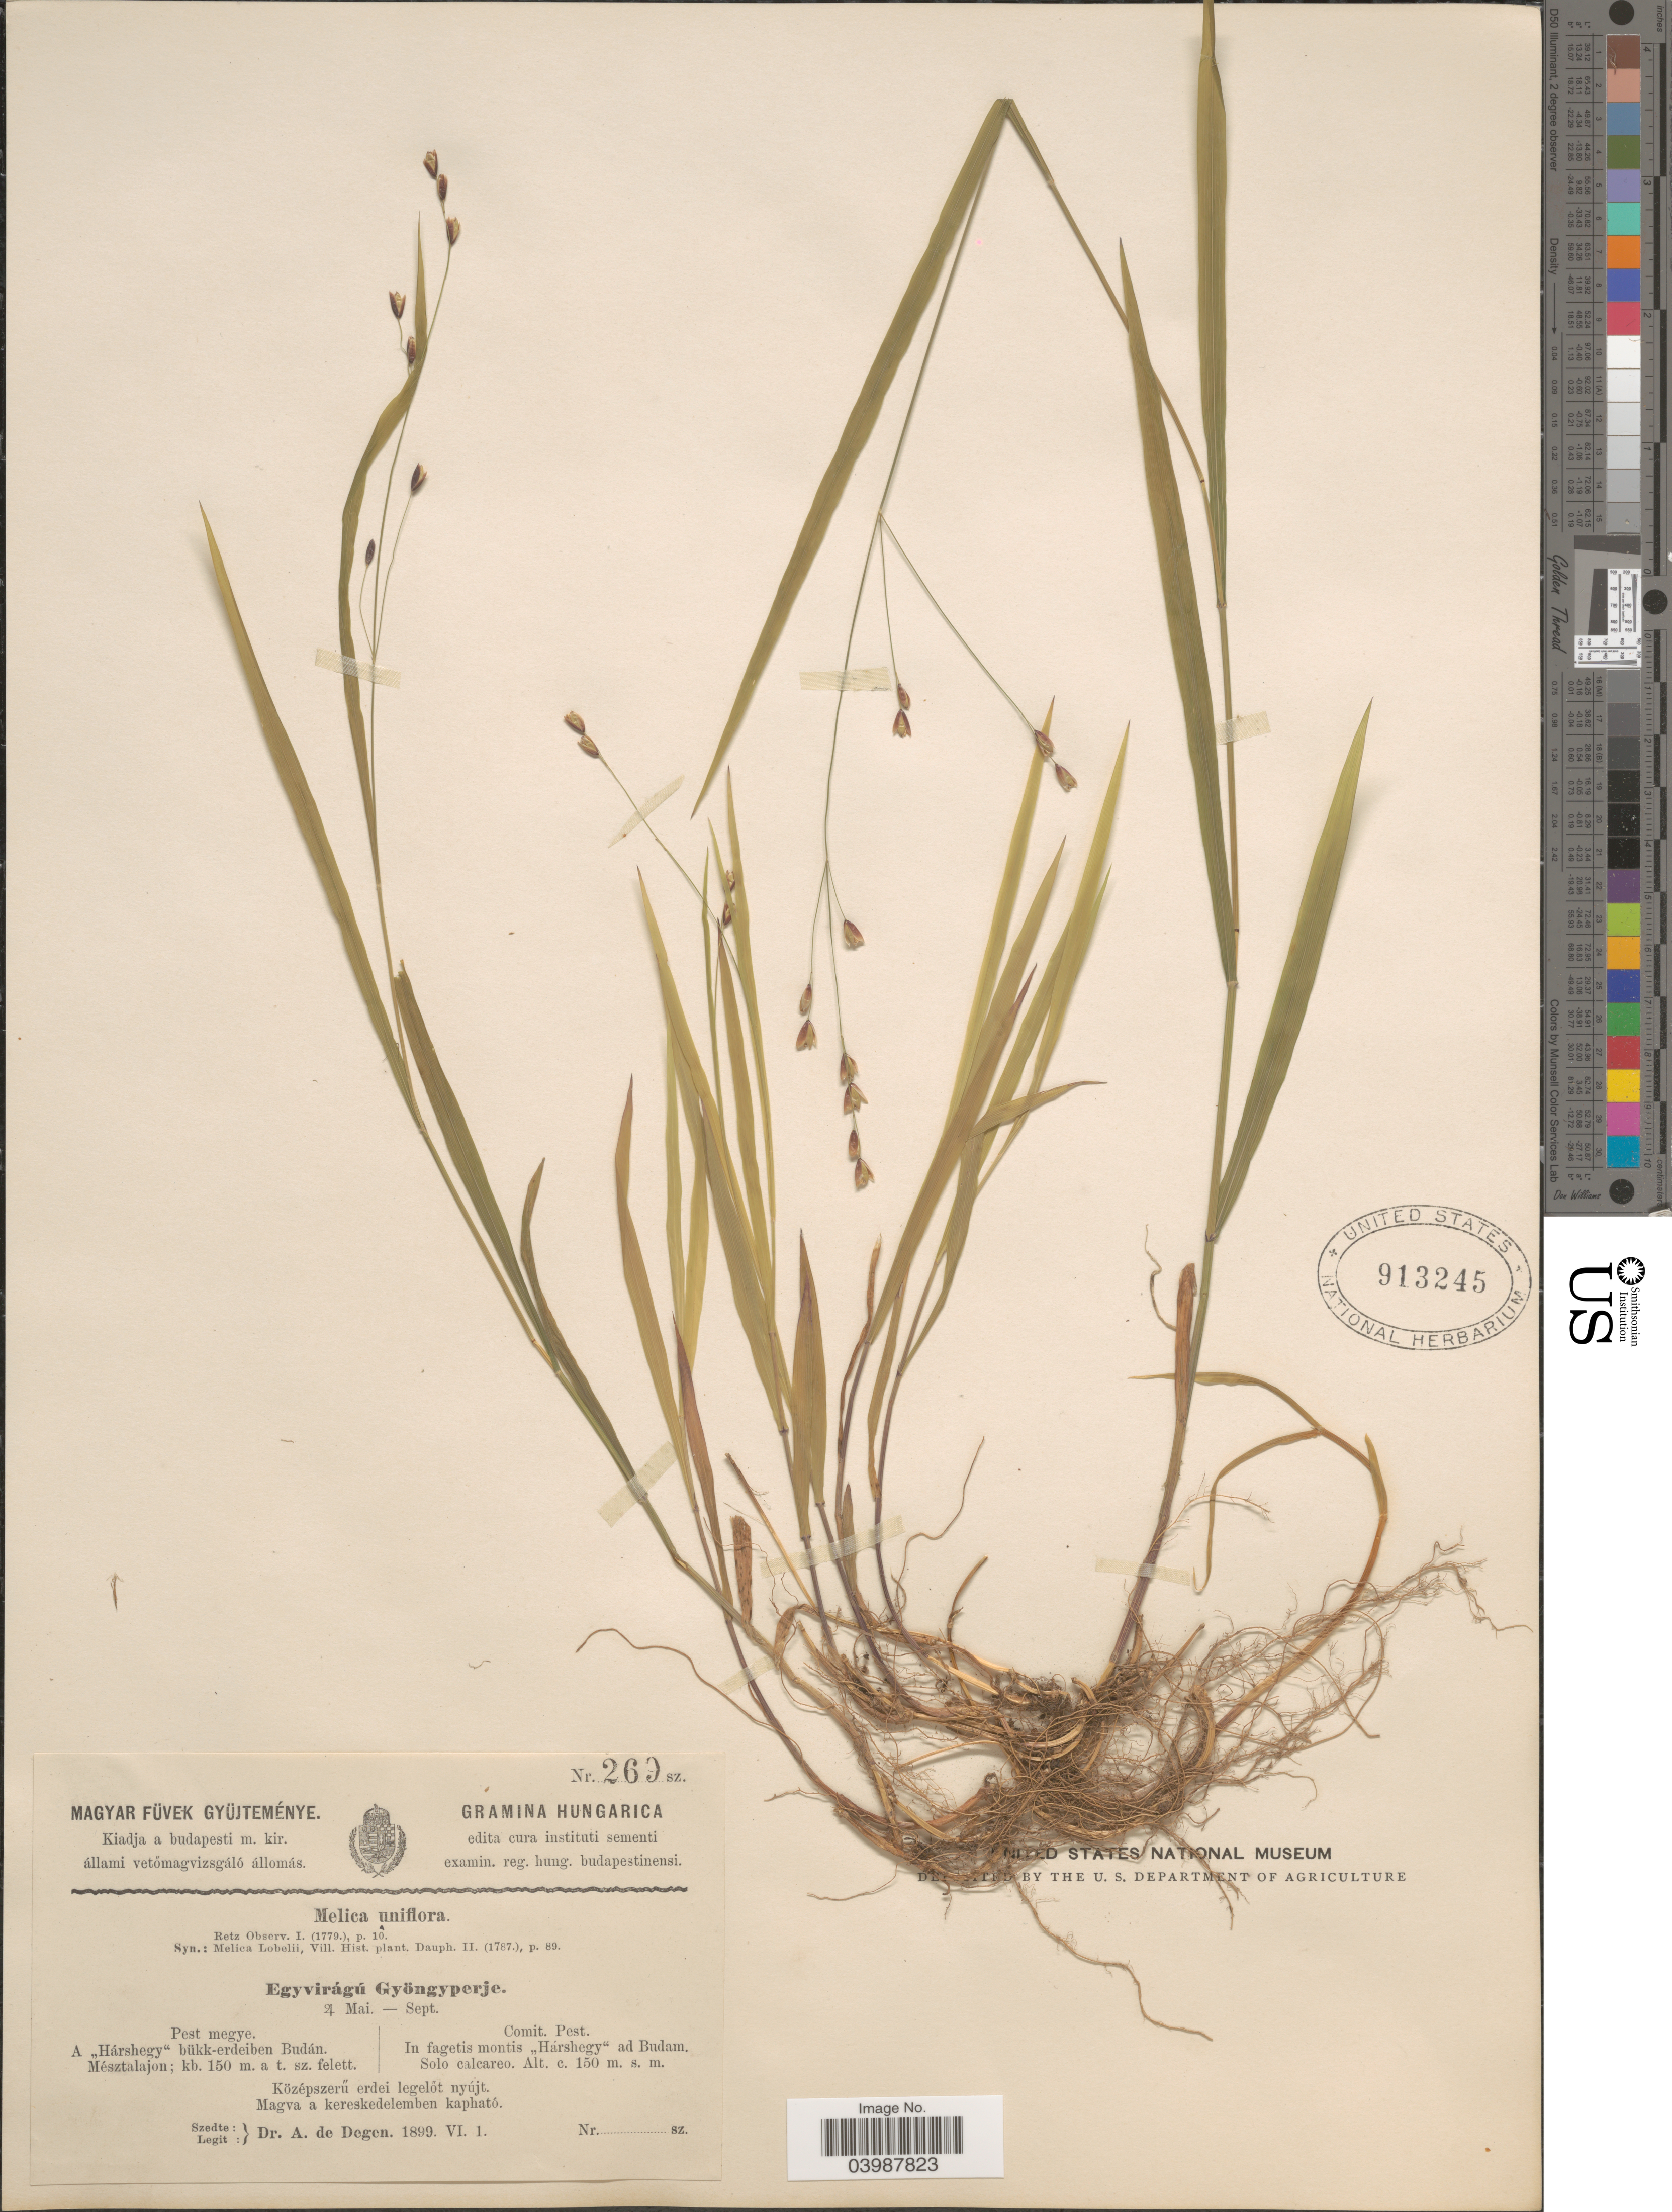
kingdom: Plantae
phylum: Tracheophyta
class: Liliopsida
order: Poales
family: Poaceae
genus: Melica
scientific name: Melica uniflora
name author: Retz.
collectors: A. Degen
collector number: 269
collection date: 1899-06-01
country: Hungary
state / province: Budapest, Capital District of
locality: Hungarica. Comit. Pest. In fagetis montis "Hárshegy" ad Budam.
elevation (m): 150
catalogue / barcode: US 913245